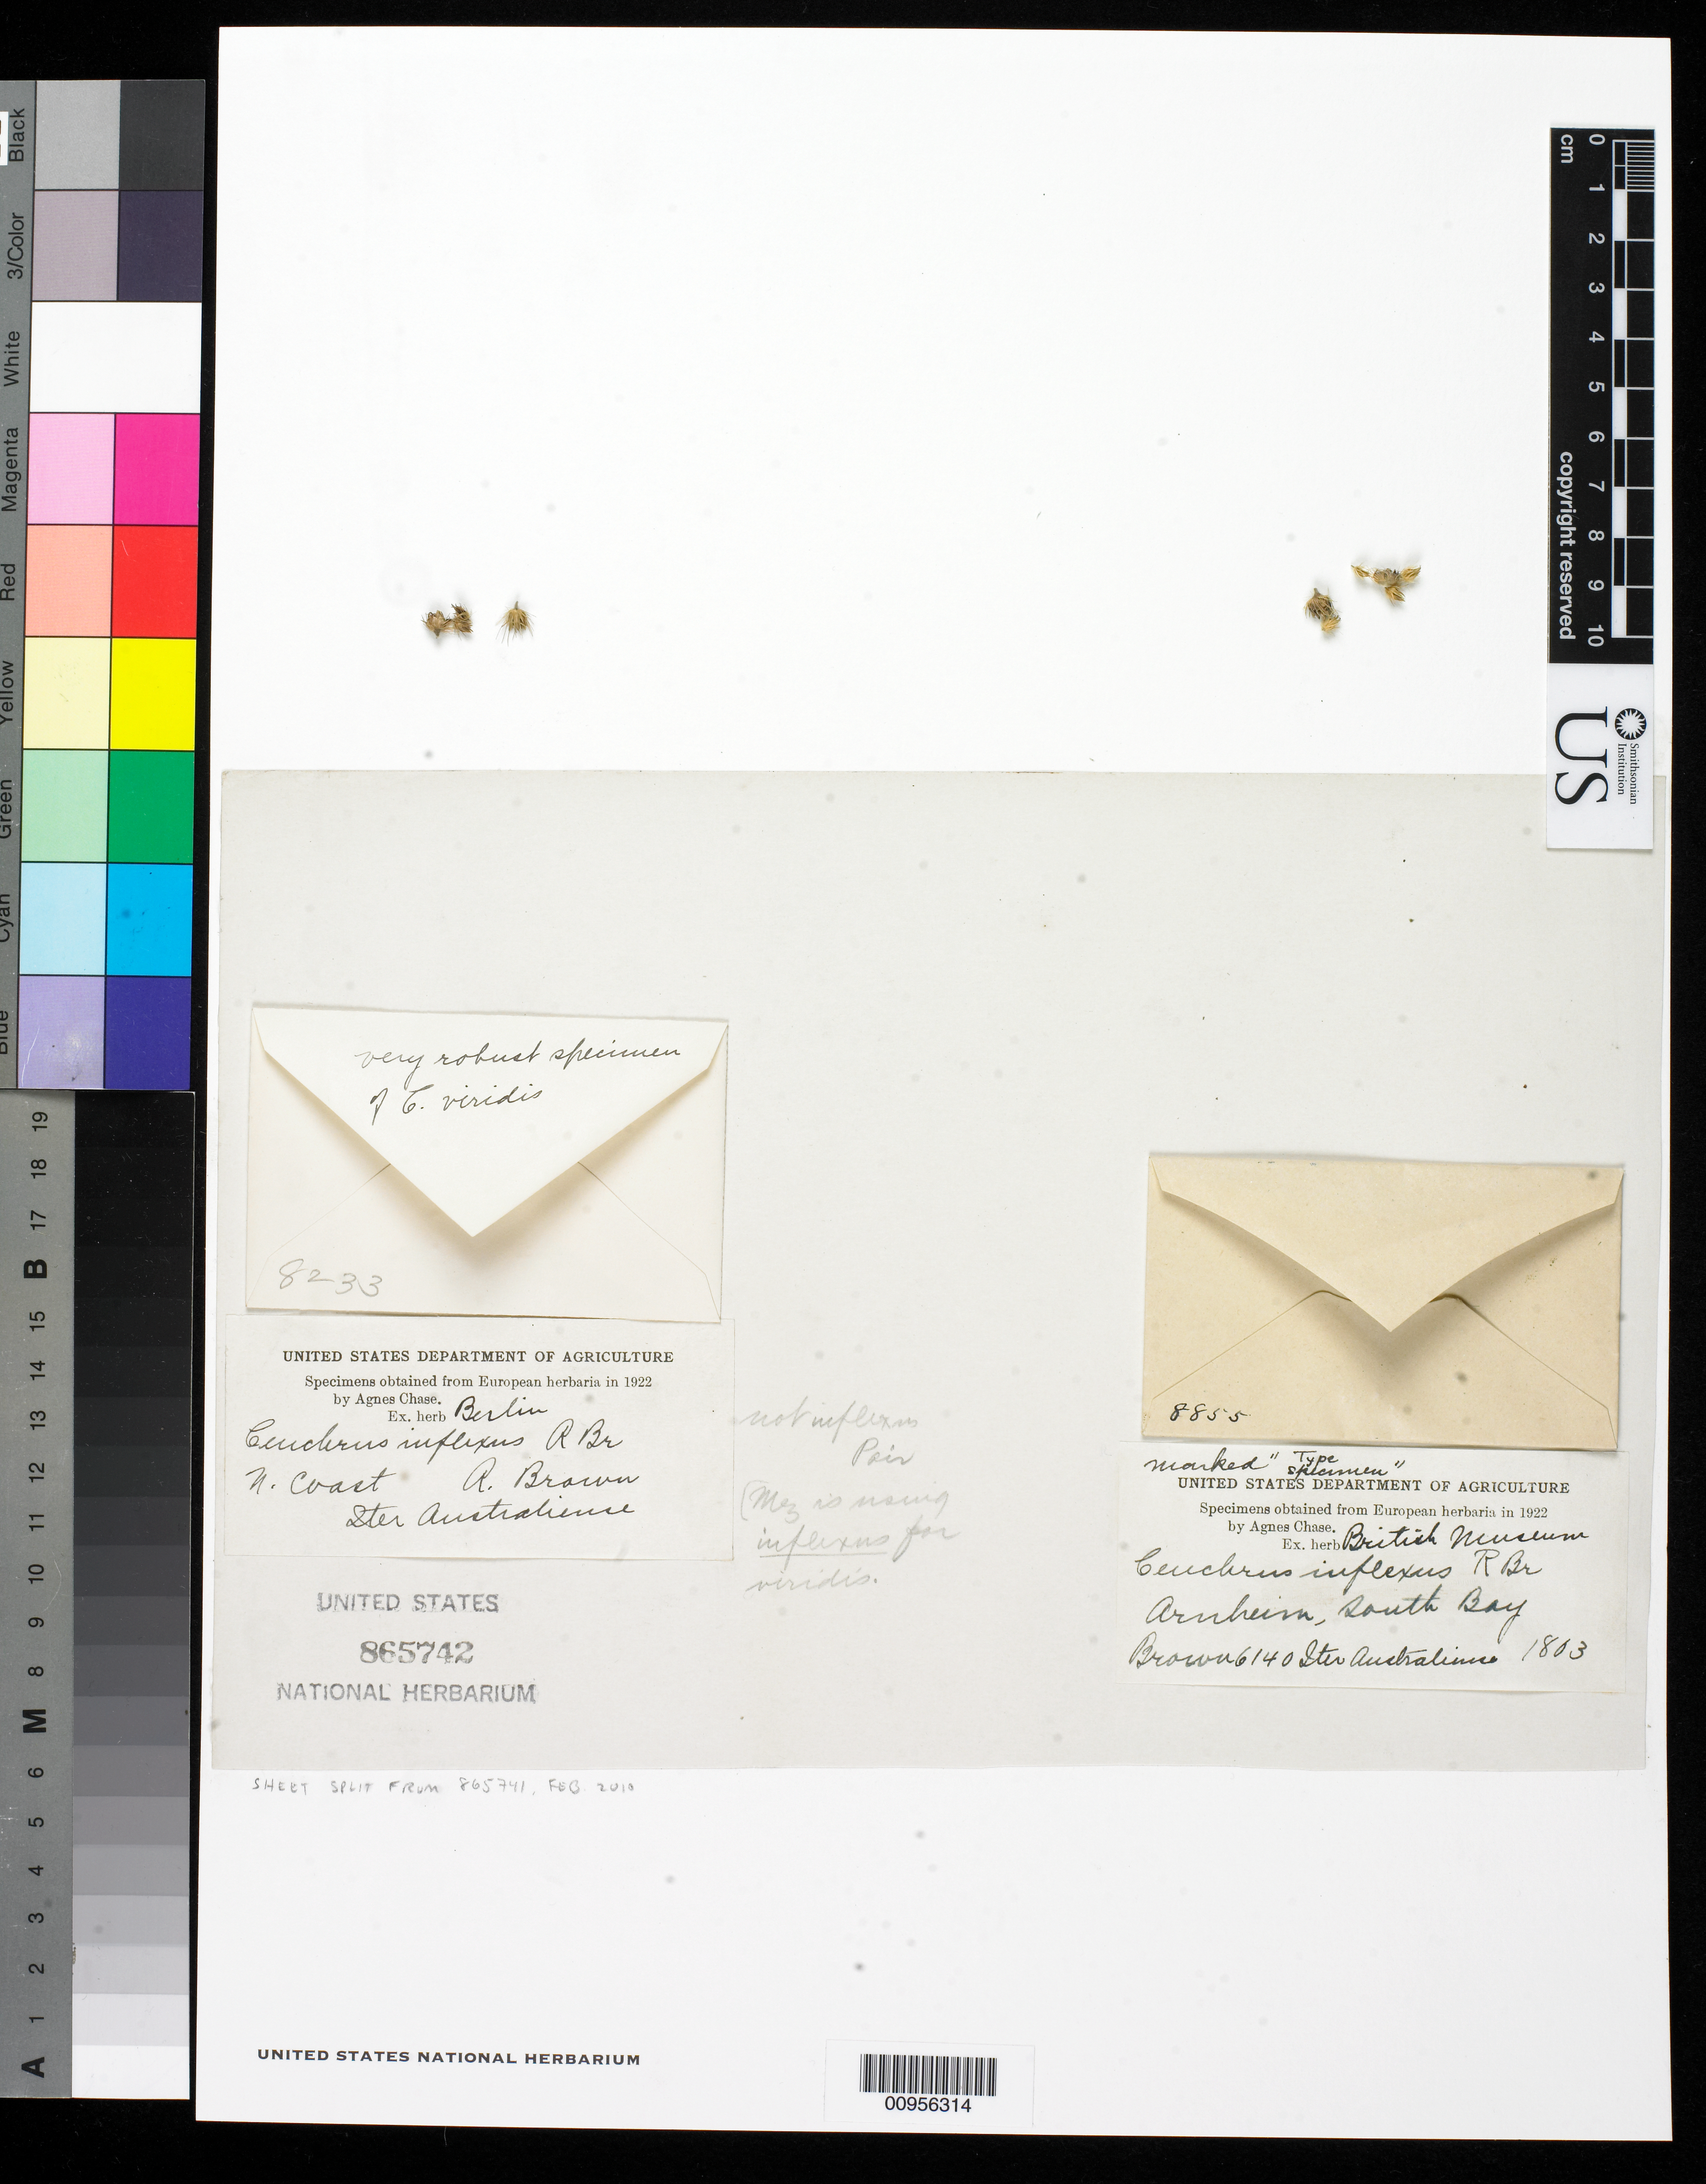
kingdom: Plantae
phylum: Tracheophyta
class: Liliopsida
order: Poales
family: Poaceae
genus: Cenchrus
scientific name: Cenchrus inflexus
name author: Poir. in Lam.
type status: Type Fragment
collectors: W. T. Aiton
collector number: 6140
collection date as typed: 1803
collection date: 1803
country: Australia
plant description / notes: Later homonym of Cenchrus inflexus Poir. (1804).; Specimen mounted with fragmentary material of type specimens ex herb. Berlin & ex herb. British Museum.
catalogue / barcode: US 865742